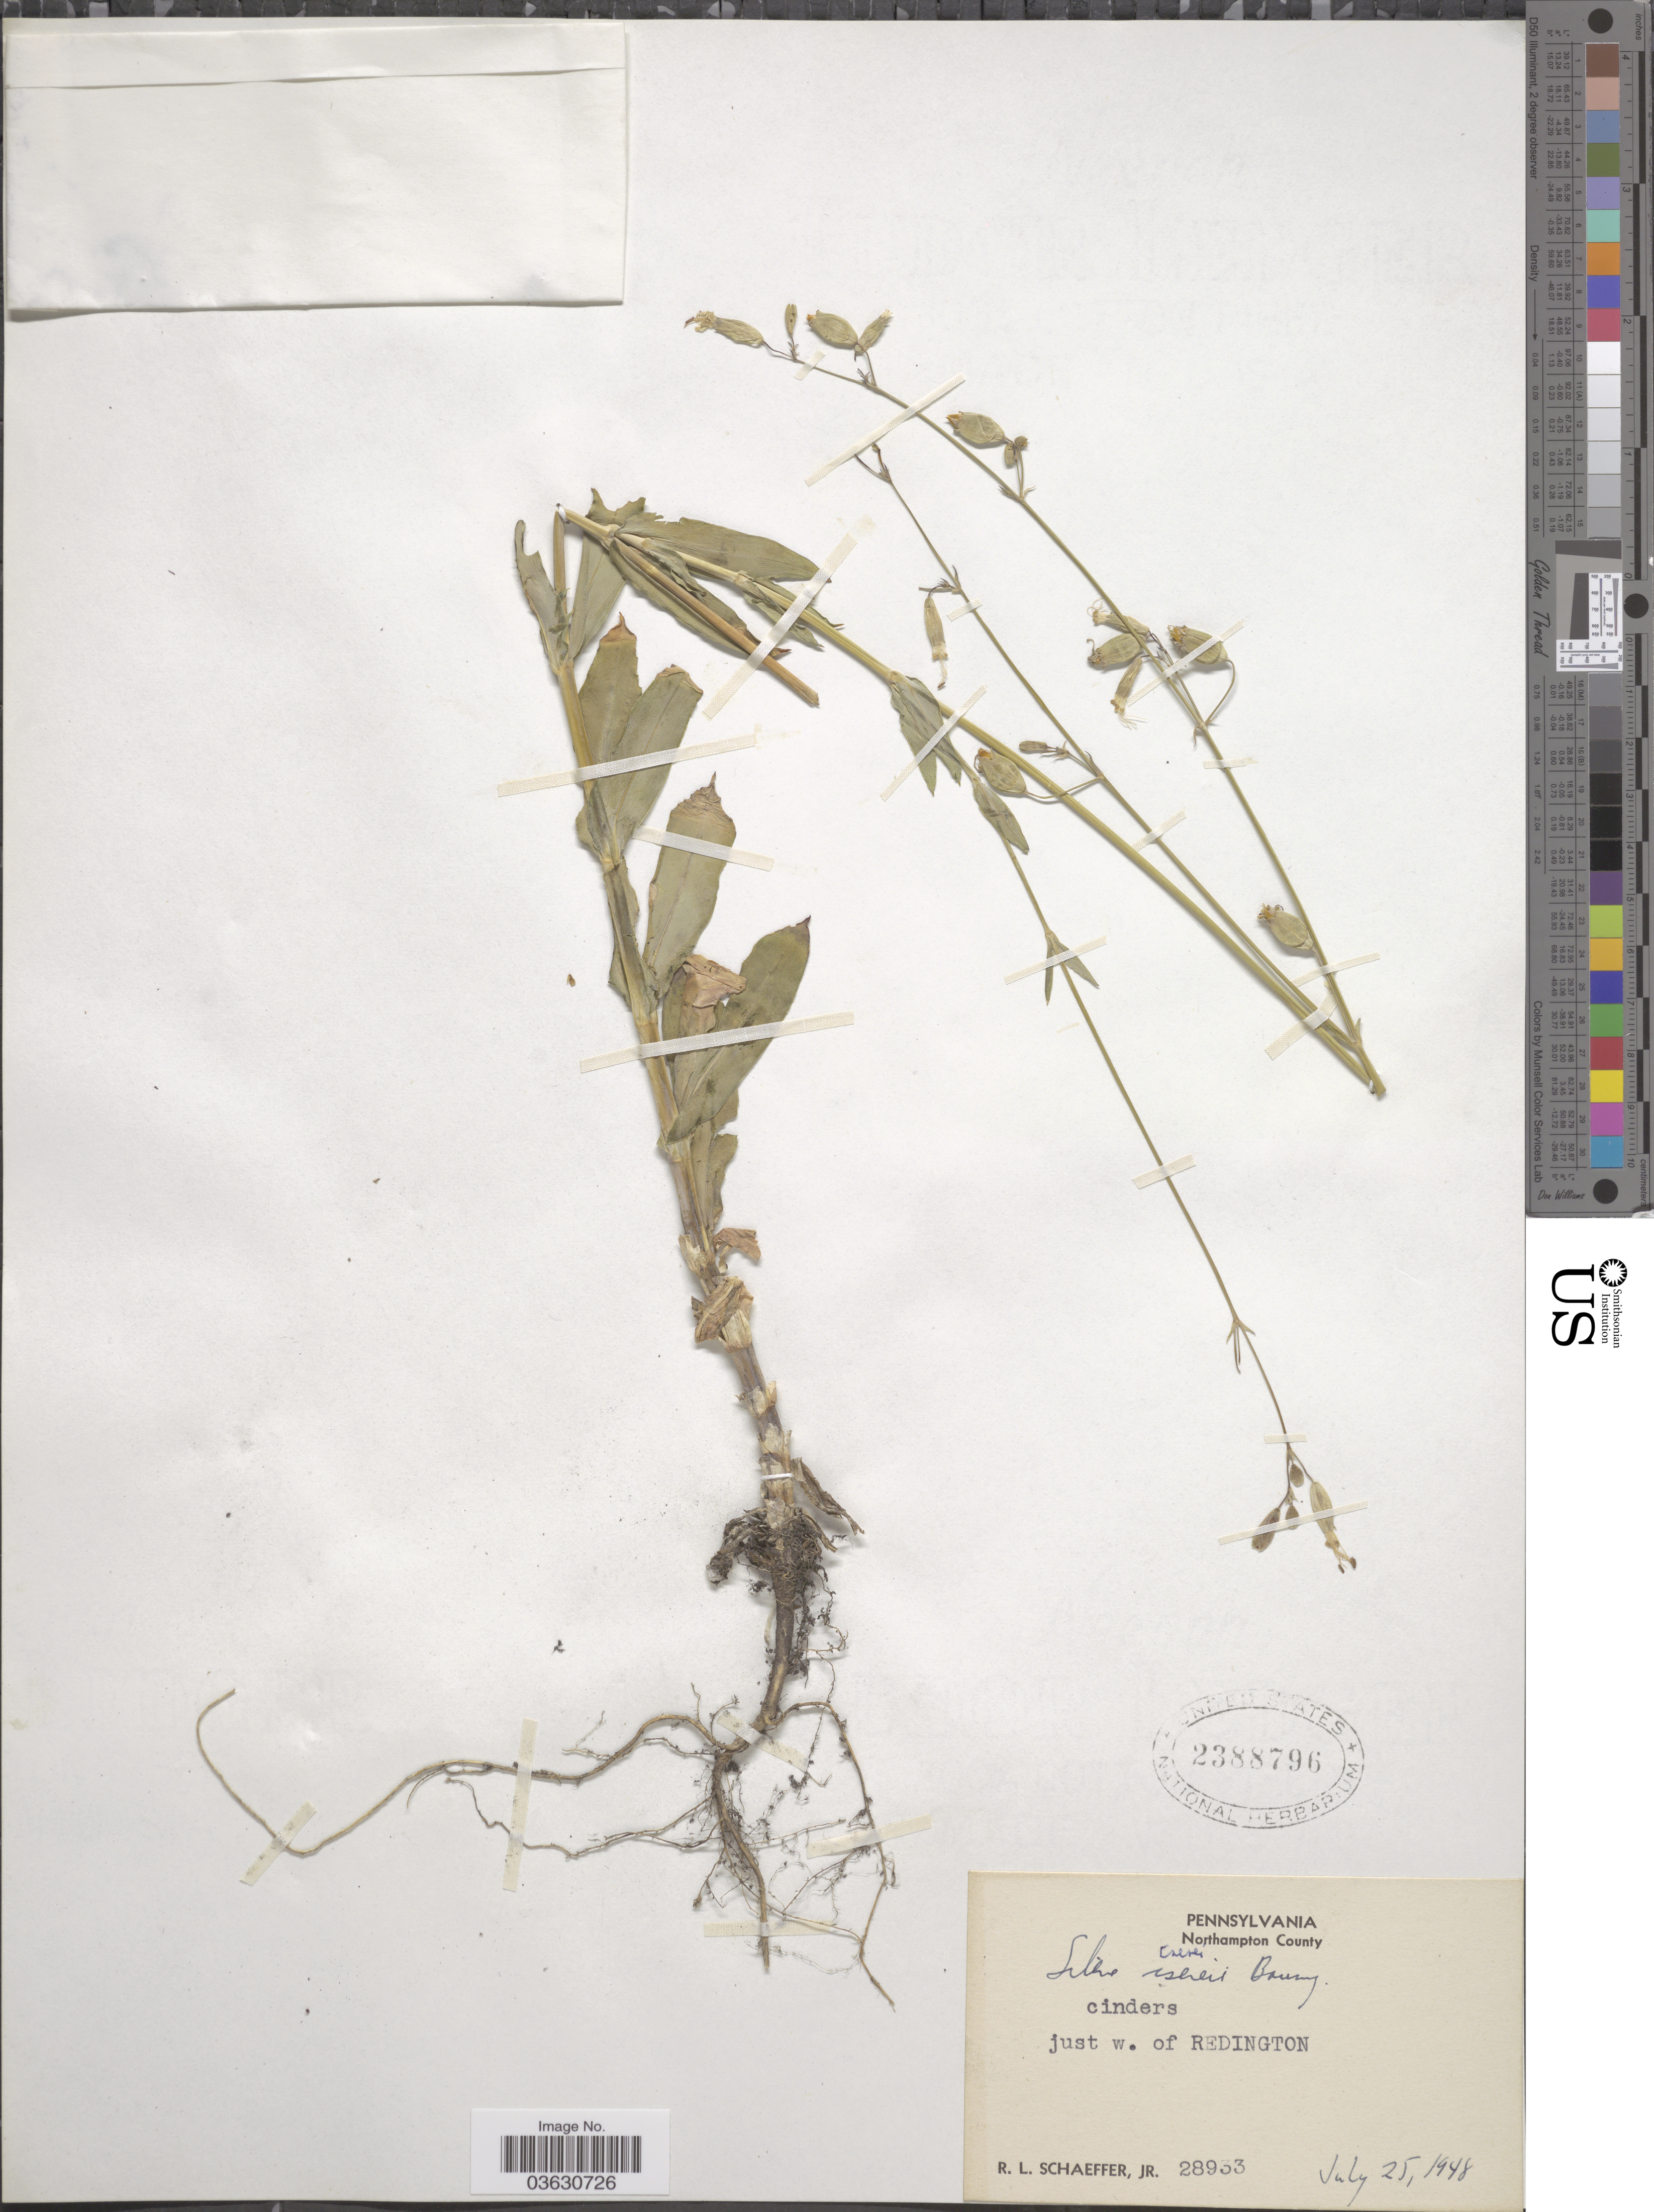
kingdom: Plantae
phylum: Tracheophyta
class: Magnoliopsida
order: Caryophyllales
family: Caryophyllaceae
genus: Silene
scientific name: Silene csereii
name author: Baumg.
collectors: R. L. Schaeffer Jr.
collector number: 28933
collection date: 1948-07-25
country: United States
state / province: Pennsylvania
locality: Northampton County. Just w. of Redington.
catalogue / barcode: US 2388796